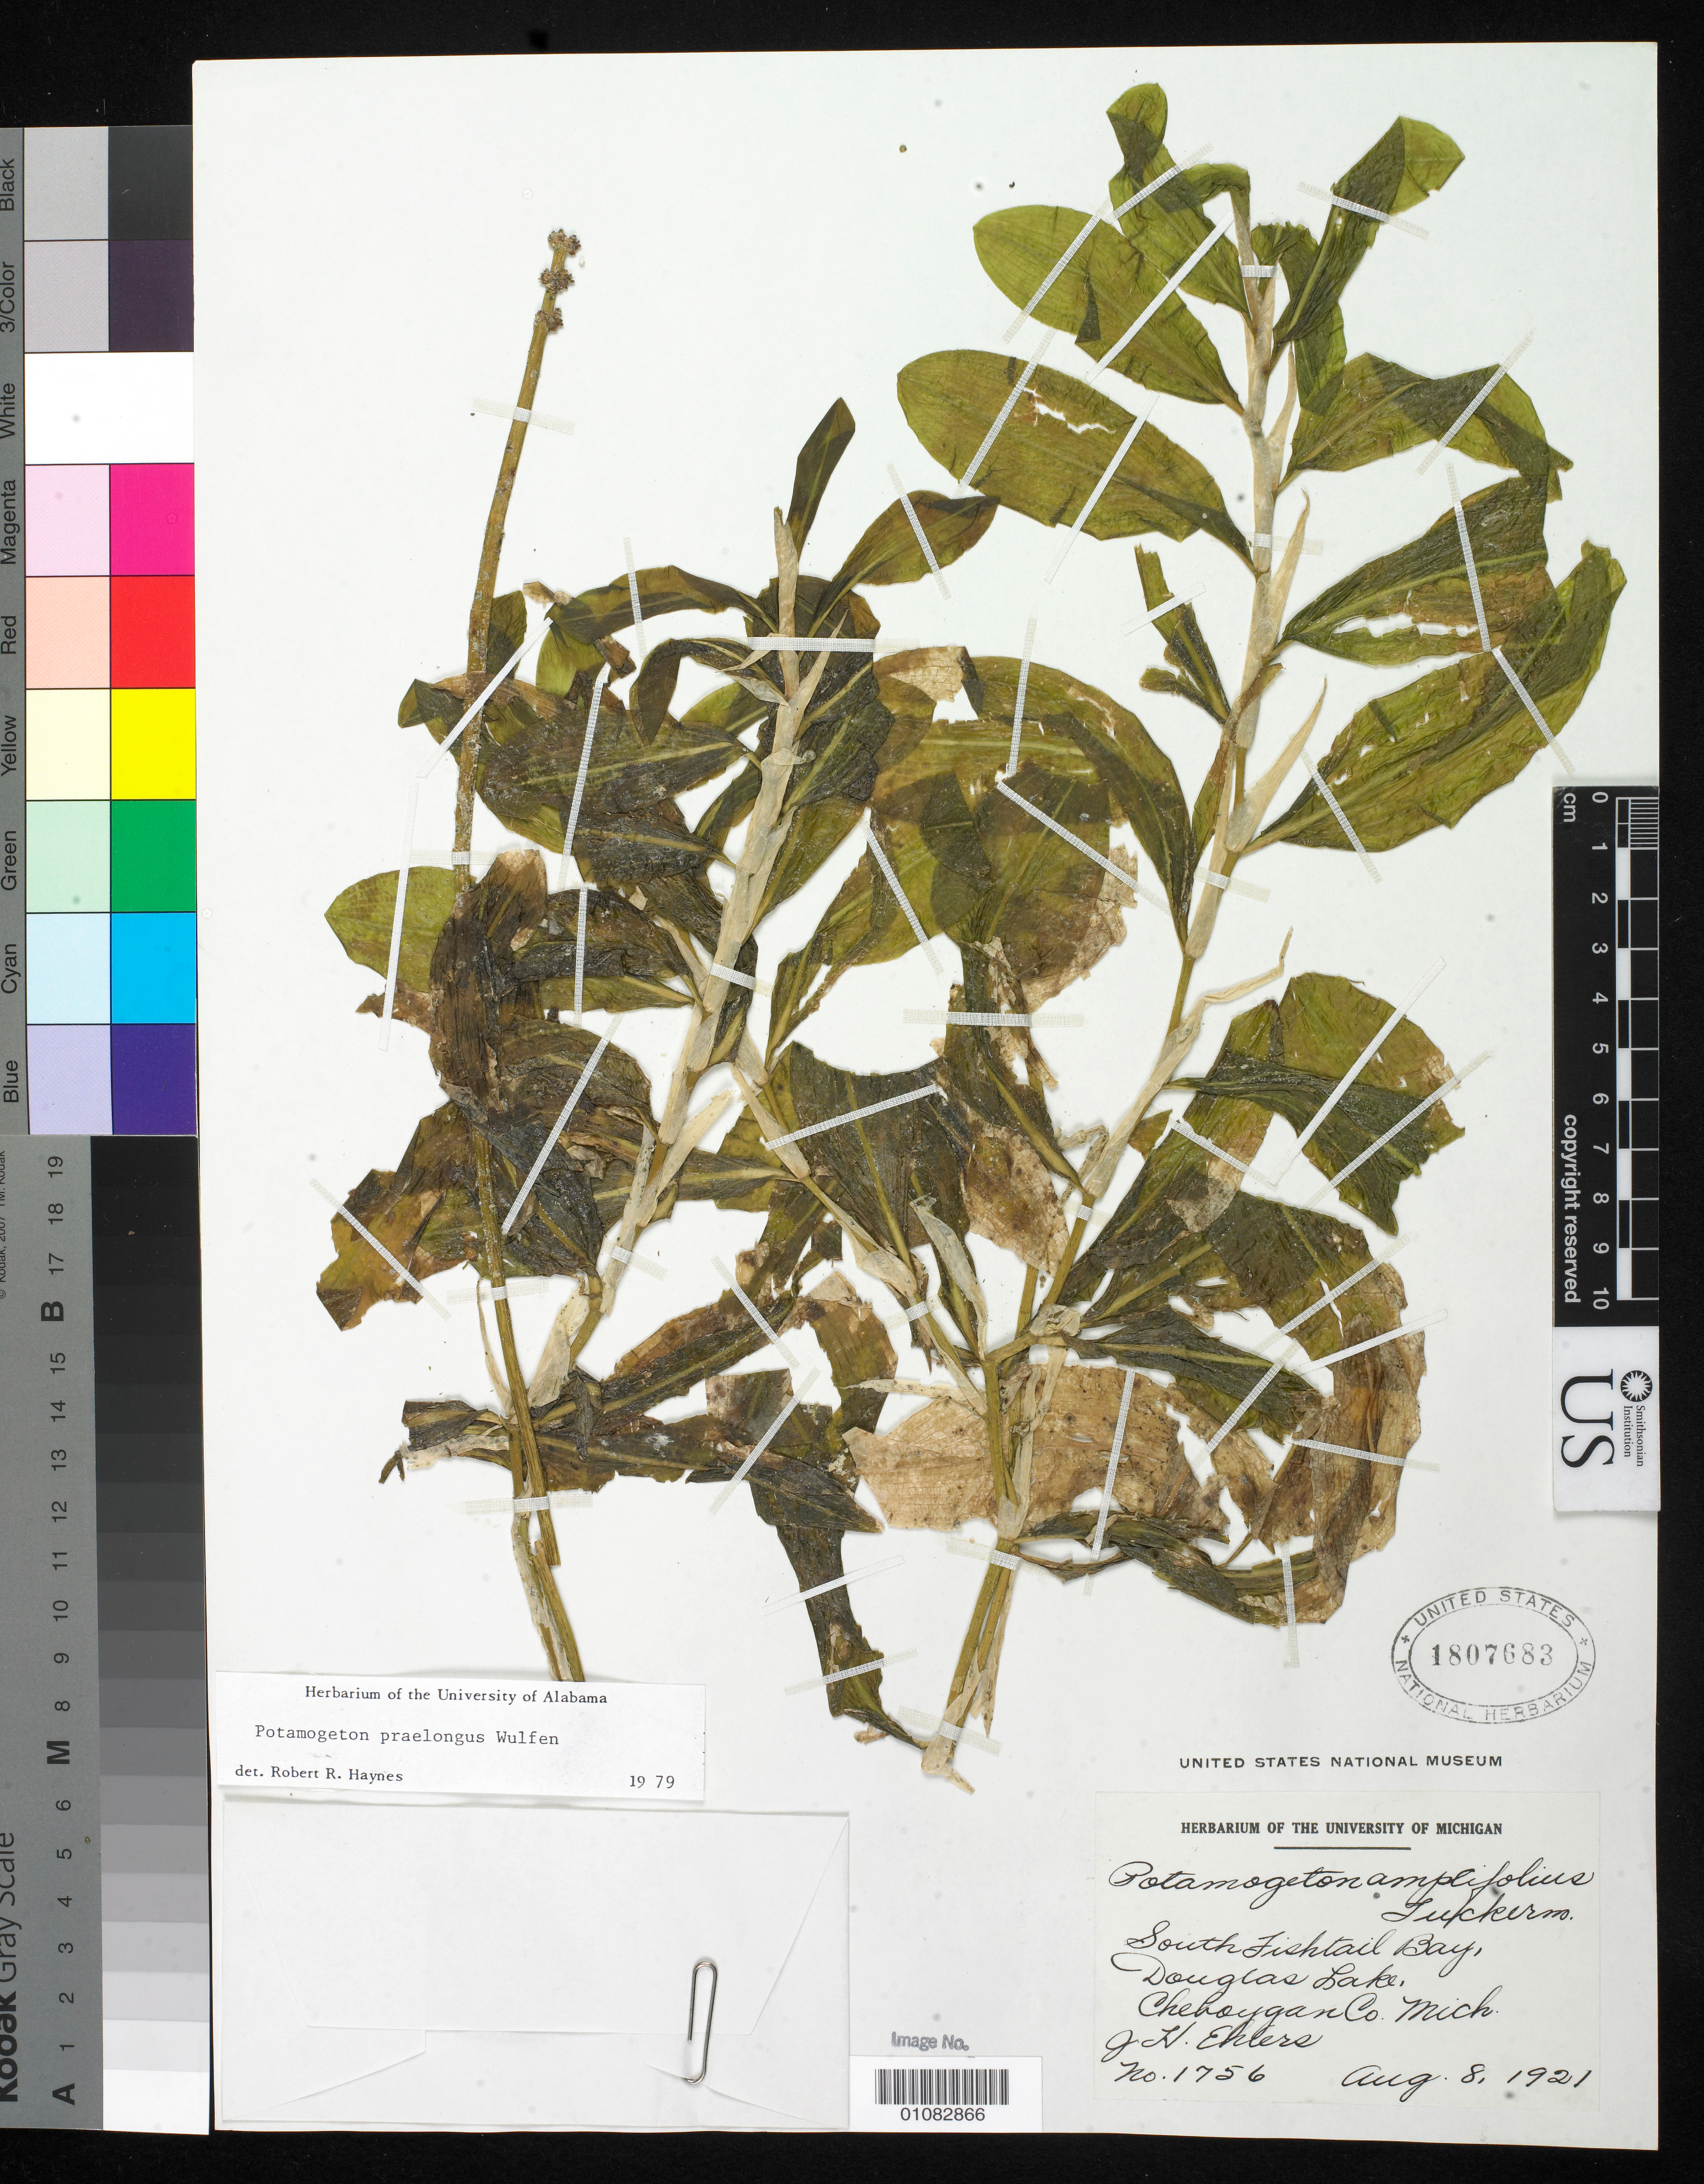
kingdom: Plantae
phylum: Tracheophyta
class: Liliopsida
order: Alismatales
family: Potamogetonaceae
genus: Potamogeton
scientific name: Potamogeton crispus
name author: L.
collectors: J. H. Ehlers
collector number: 1756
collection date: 1921-08-08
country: United States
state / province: Michigan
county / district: Cheboygan County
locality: Douglas Lake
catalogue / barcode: US 1807683